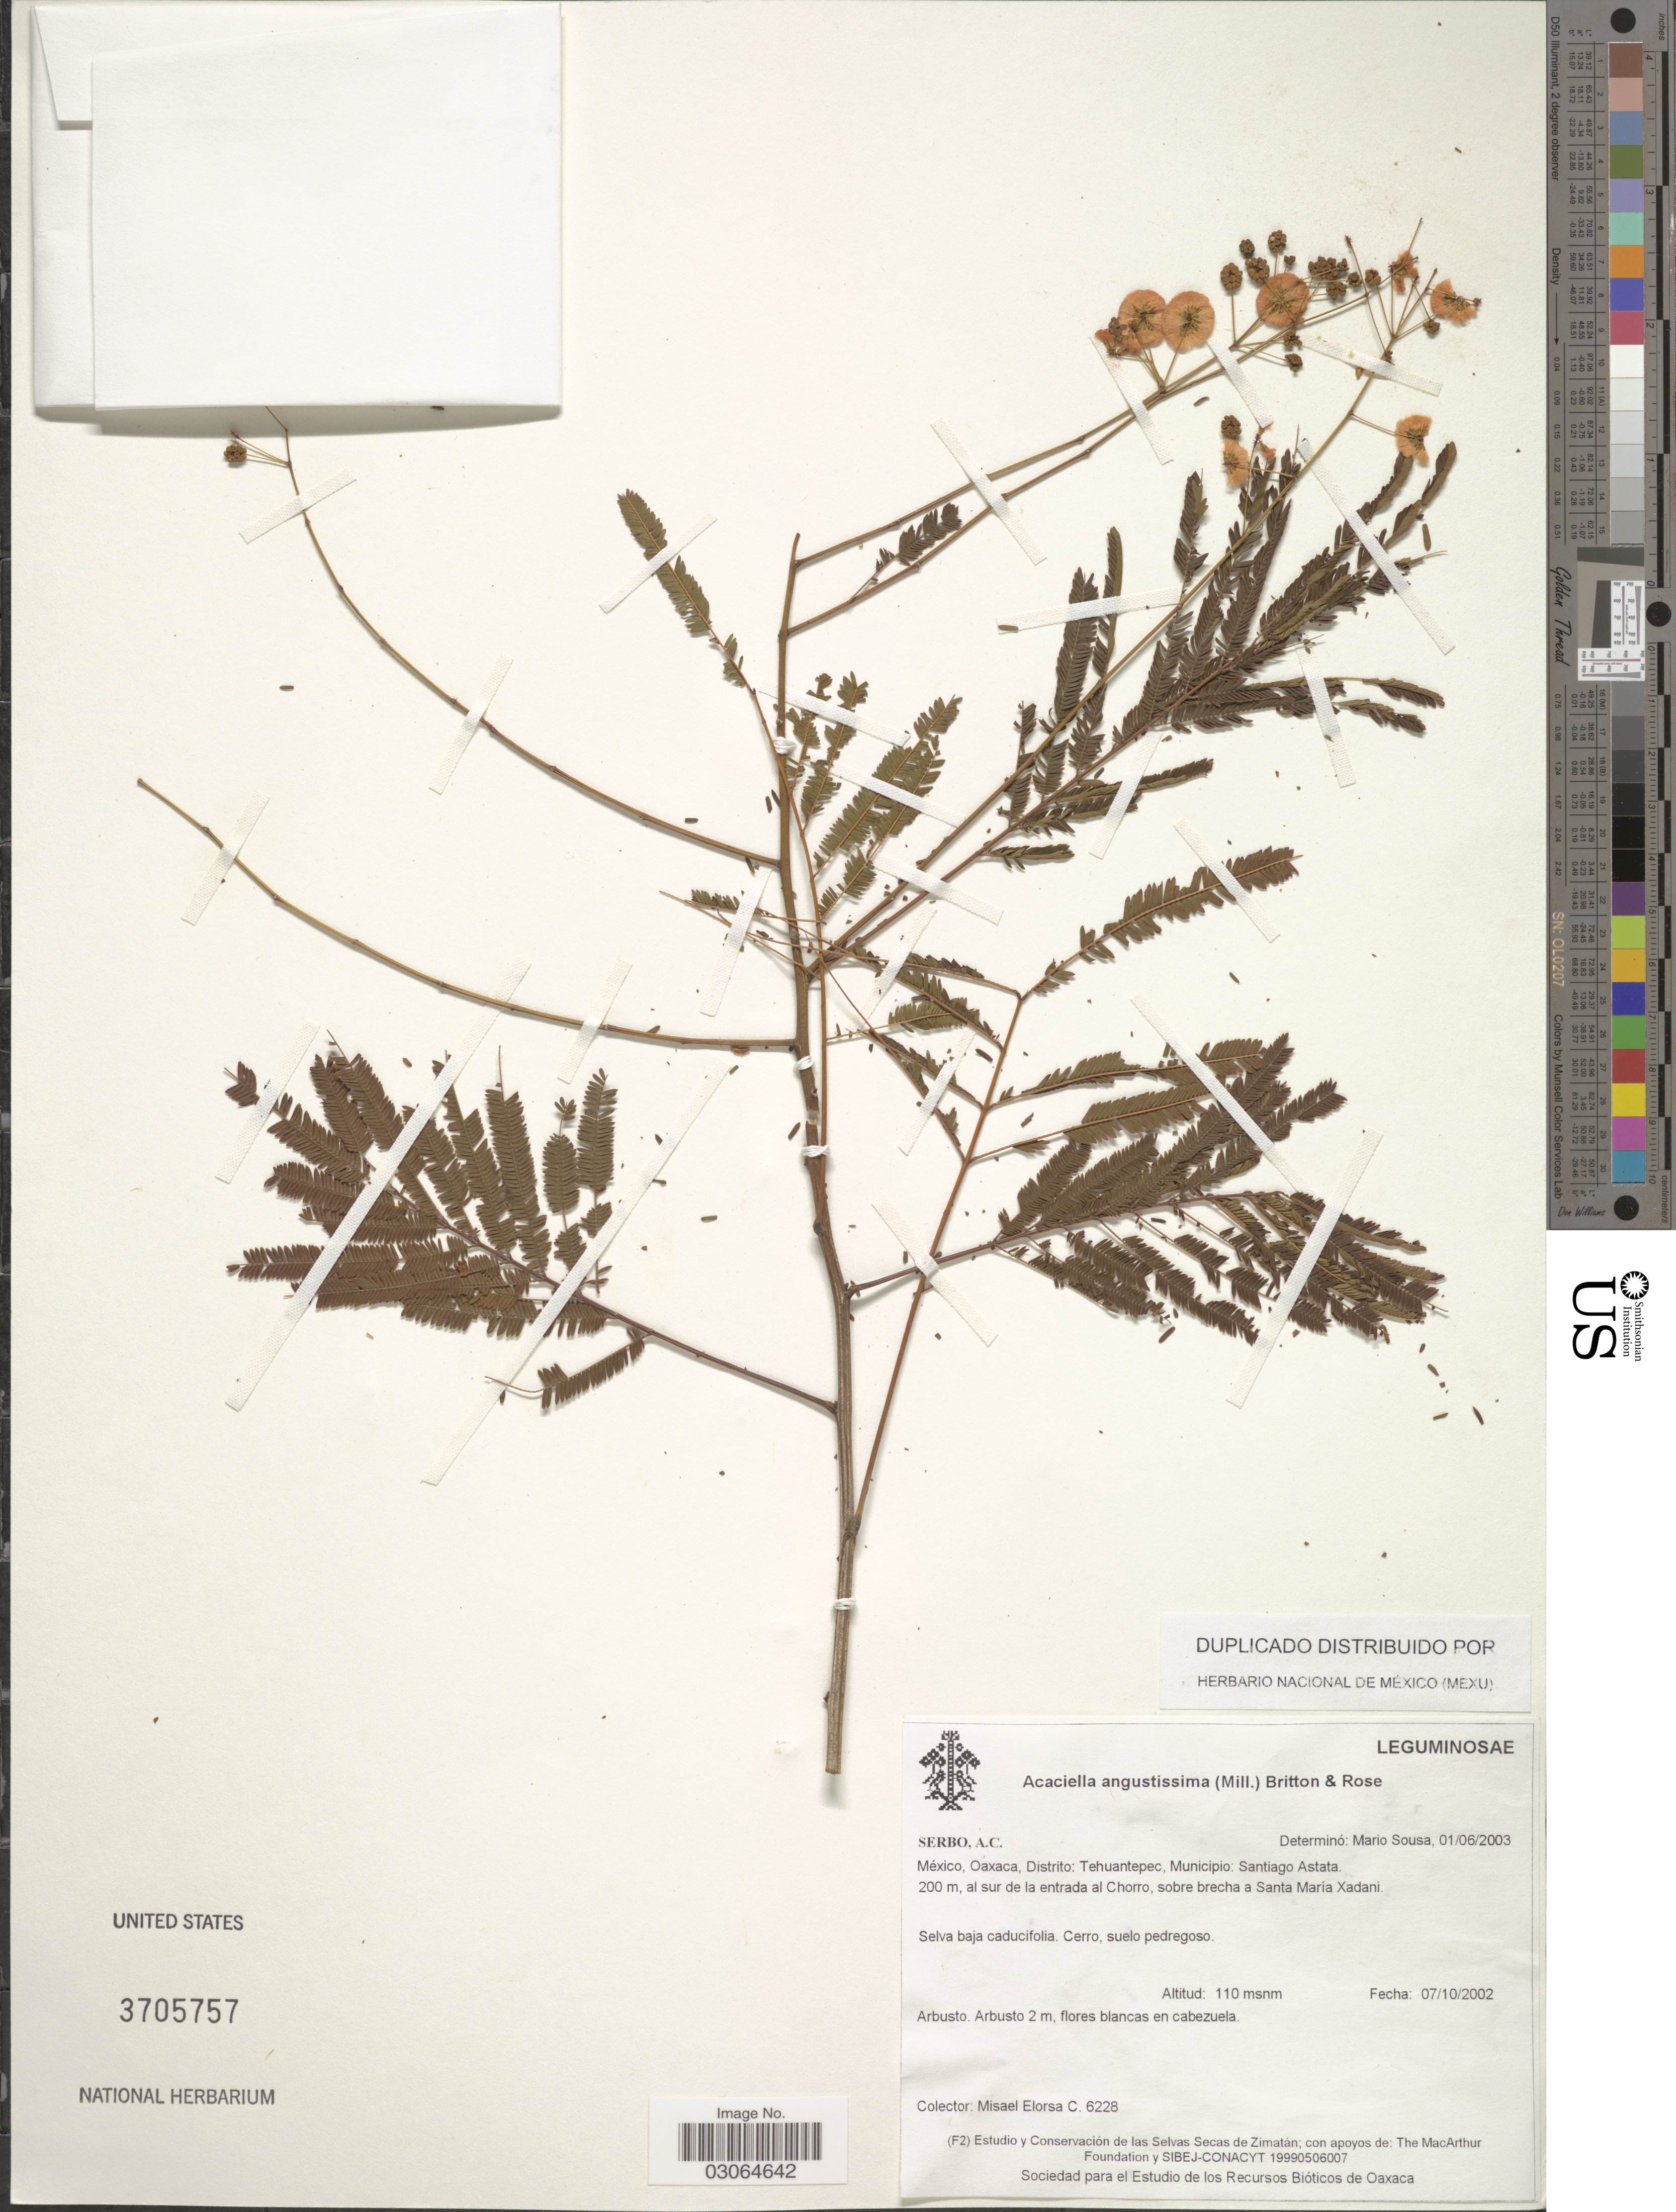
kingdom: Plantae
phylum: Tracheophyta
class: Magnoliopsida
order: Fabales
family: Fabaceae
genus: Acaciella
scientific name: Acaciella angustissima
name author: (Mill.) Britton & Rose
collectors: M. Elorsa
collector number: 6228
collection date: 2002-10-07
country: Mexico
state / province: Oaxaca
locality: Distrito, Distrito: Tehuantepec, Municipio: Santiago Astata. 200 m, al sur de la entrada al Chorro, sobre brecha a Santa María Xadani.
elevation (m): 110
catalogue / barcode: US 3705757